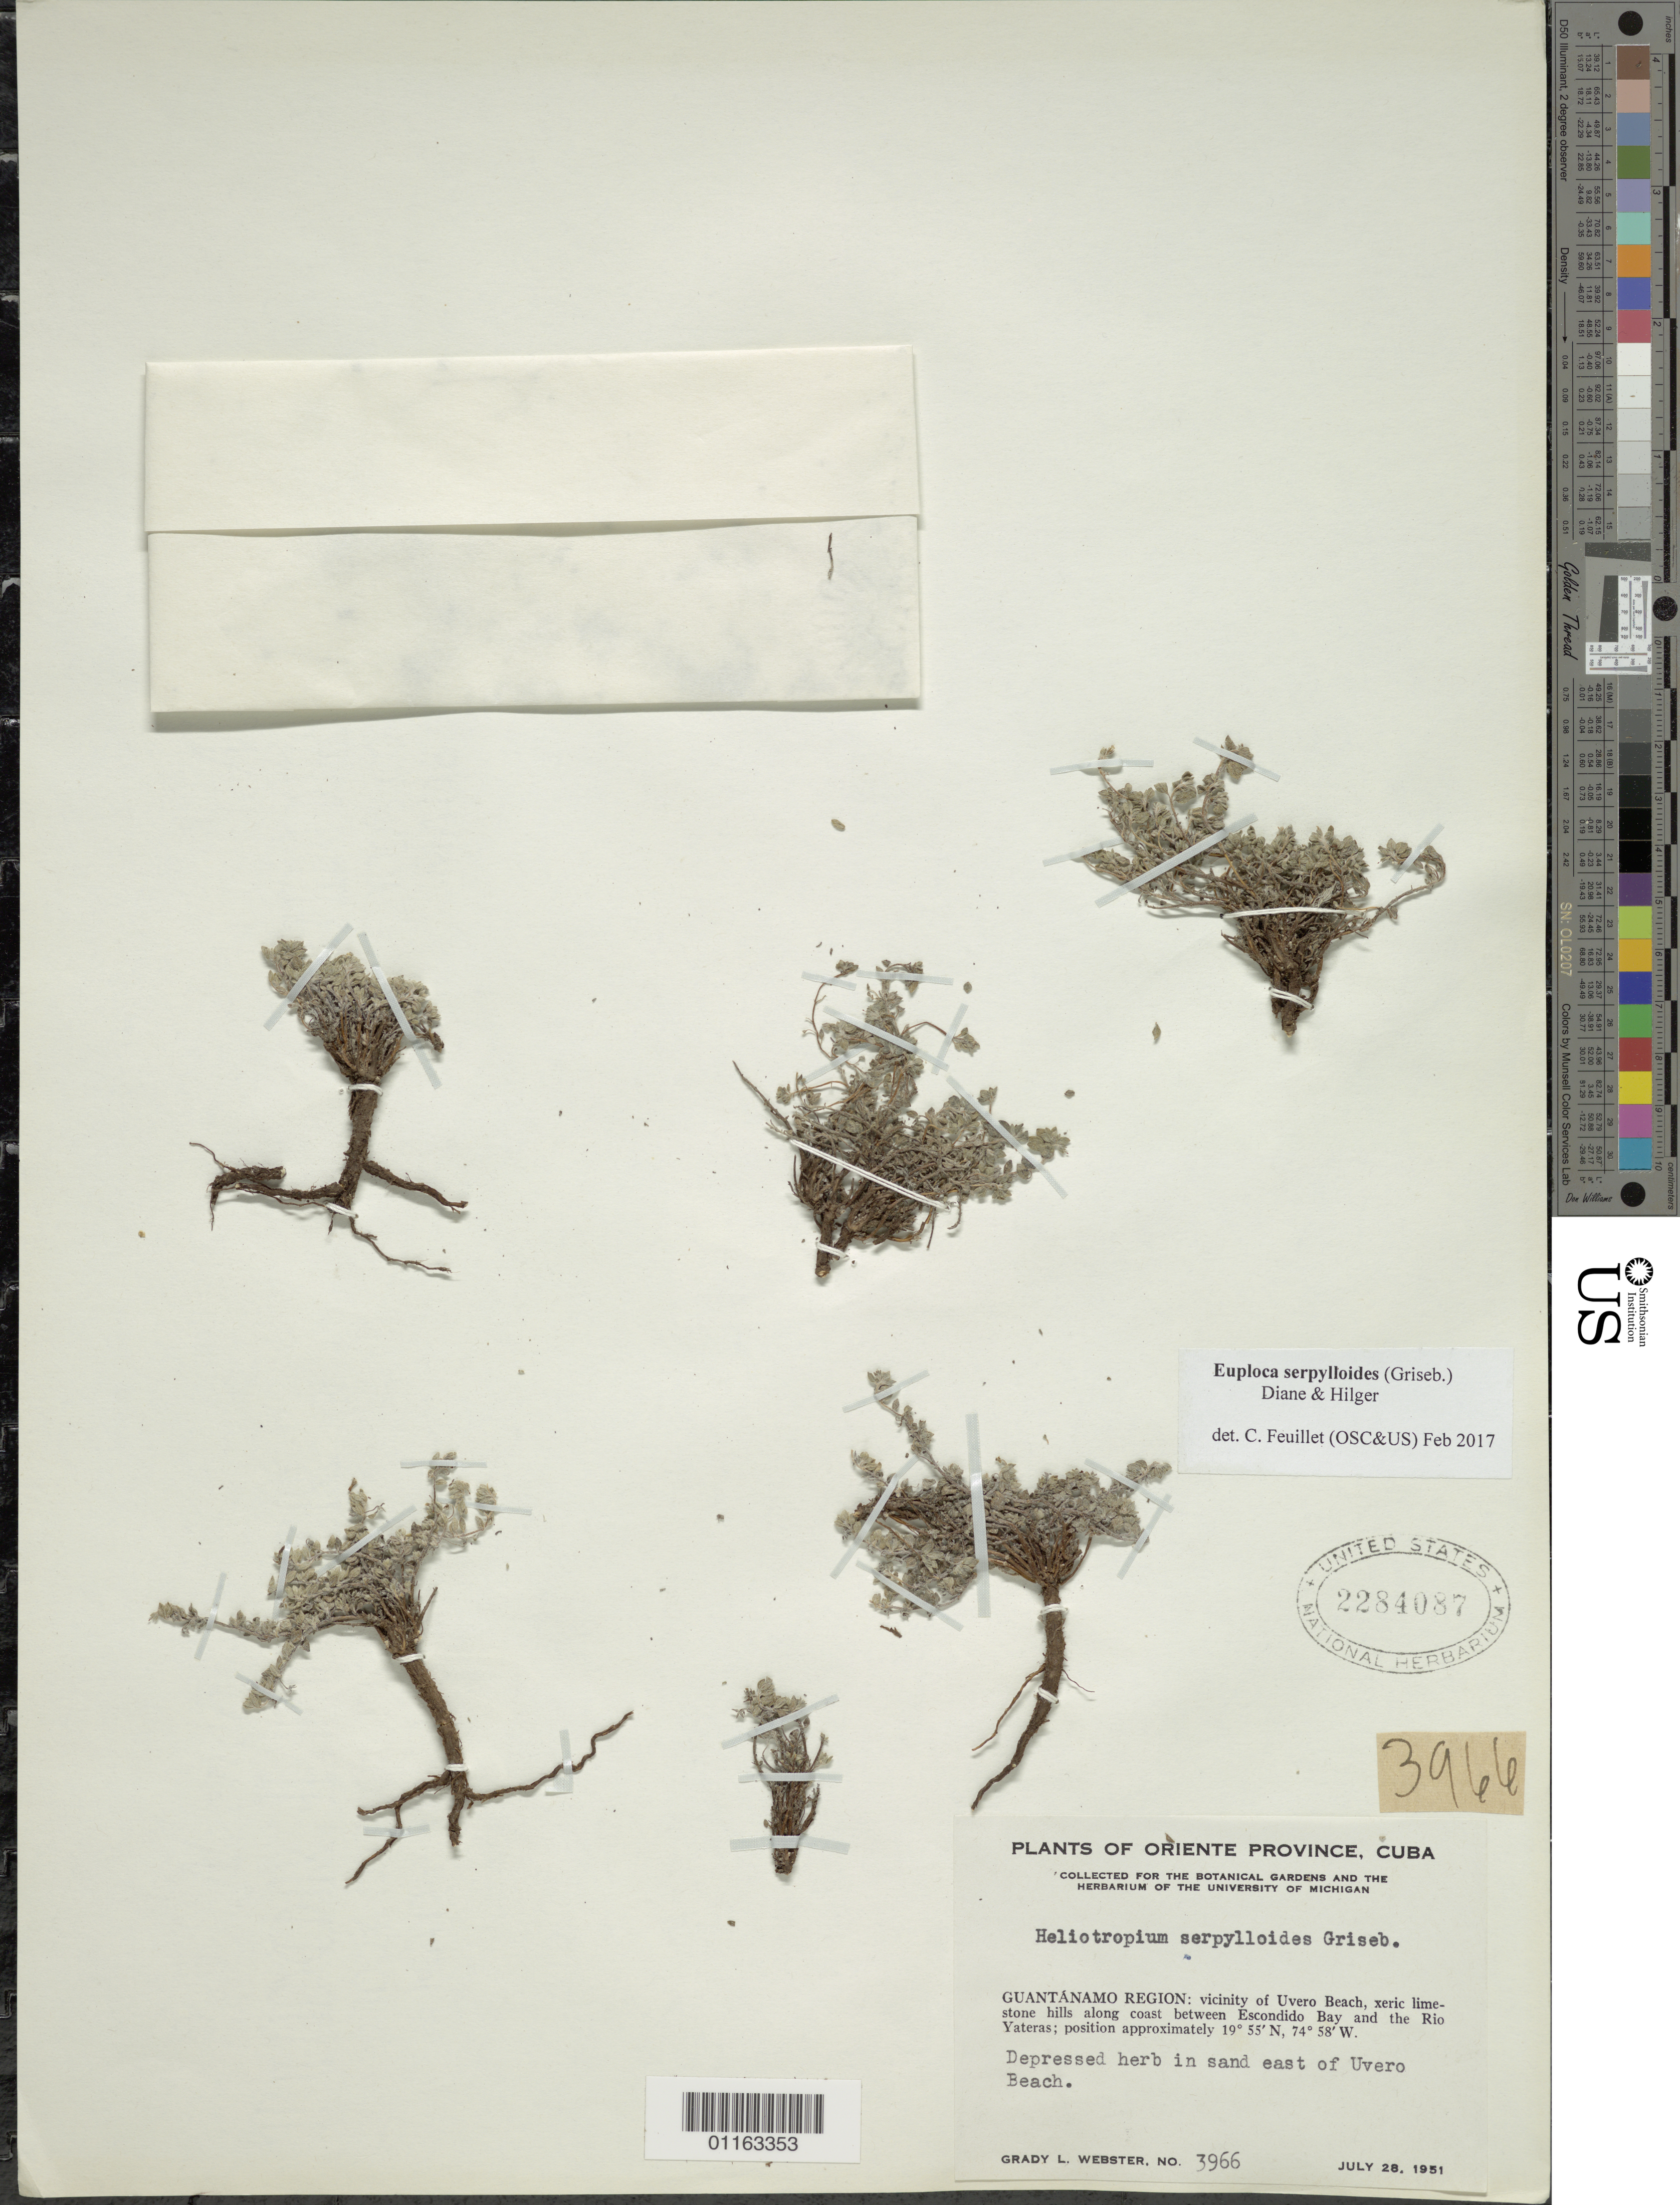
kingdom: Plantae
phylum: Tracheophyta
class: Magnoliopsida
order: Boraginales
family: Heliotropiaceae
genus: Euploca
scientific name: Euploca serpylloides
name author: (Griseb.) Diane & Hilger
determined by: Feuillet, C.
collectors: G. L. Webster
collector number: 3966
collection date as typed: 28 Jul 1951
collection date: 1951-07-28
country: Cuba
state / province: Oriente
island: Cuba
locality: Guantanamo region: E of Uvero Beach; along coast between Escondido Bay and Rio Yateras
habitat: Xeric limestone hills along coast. In sand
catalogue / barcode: US 2284087